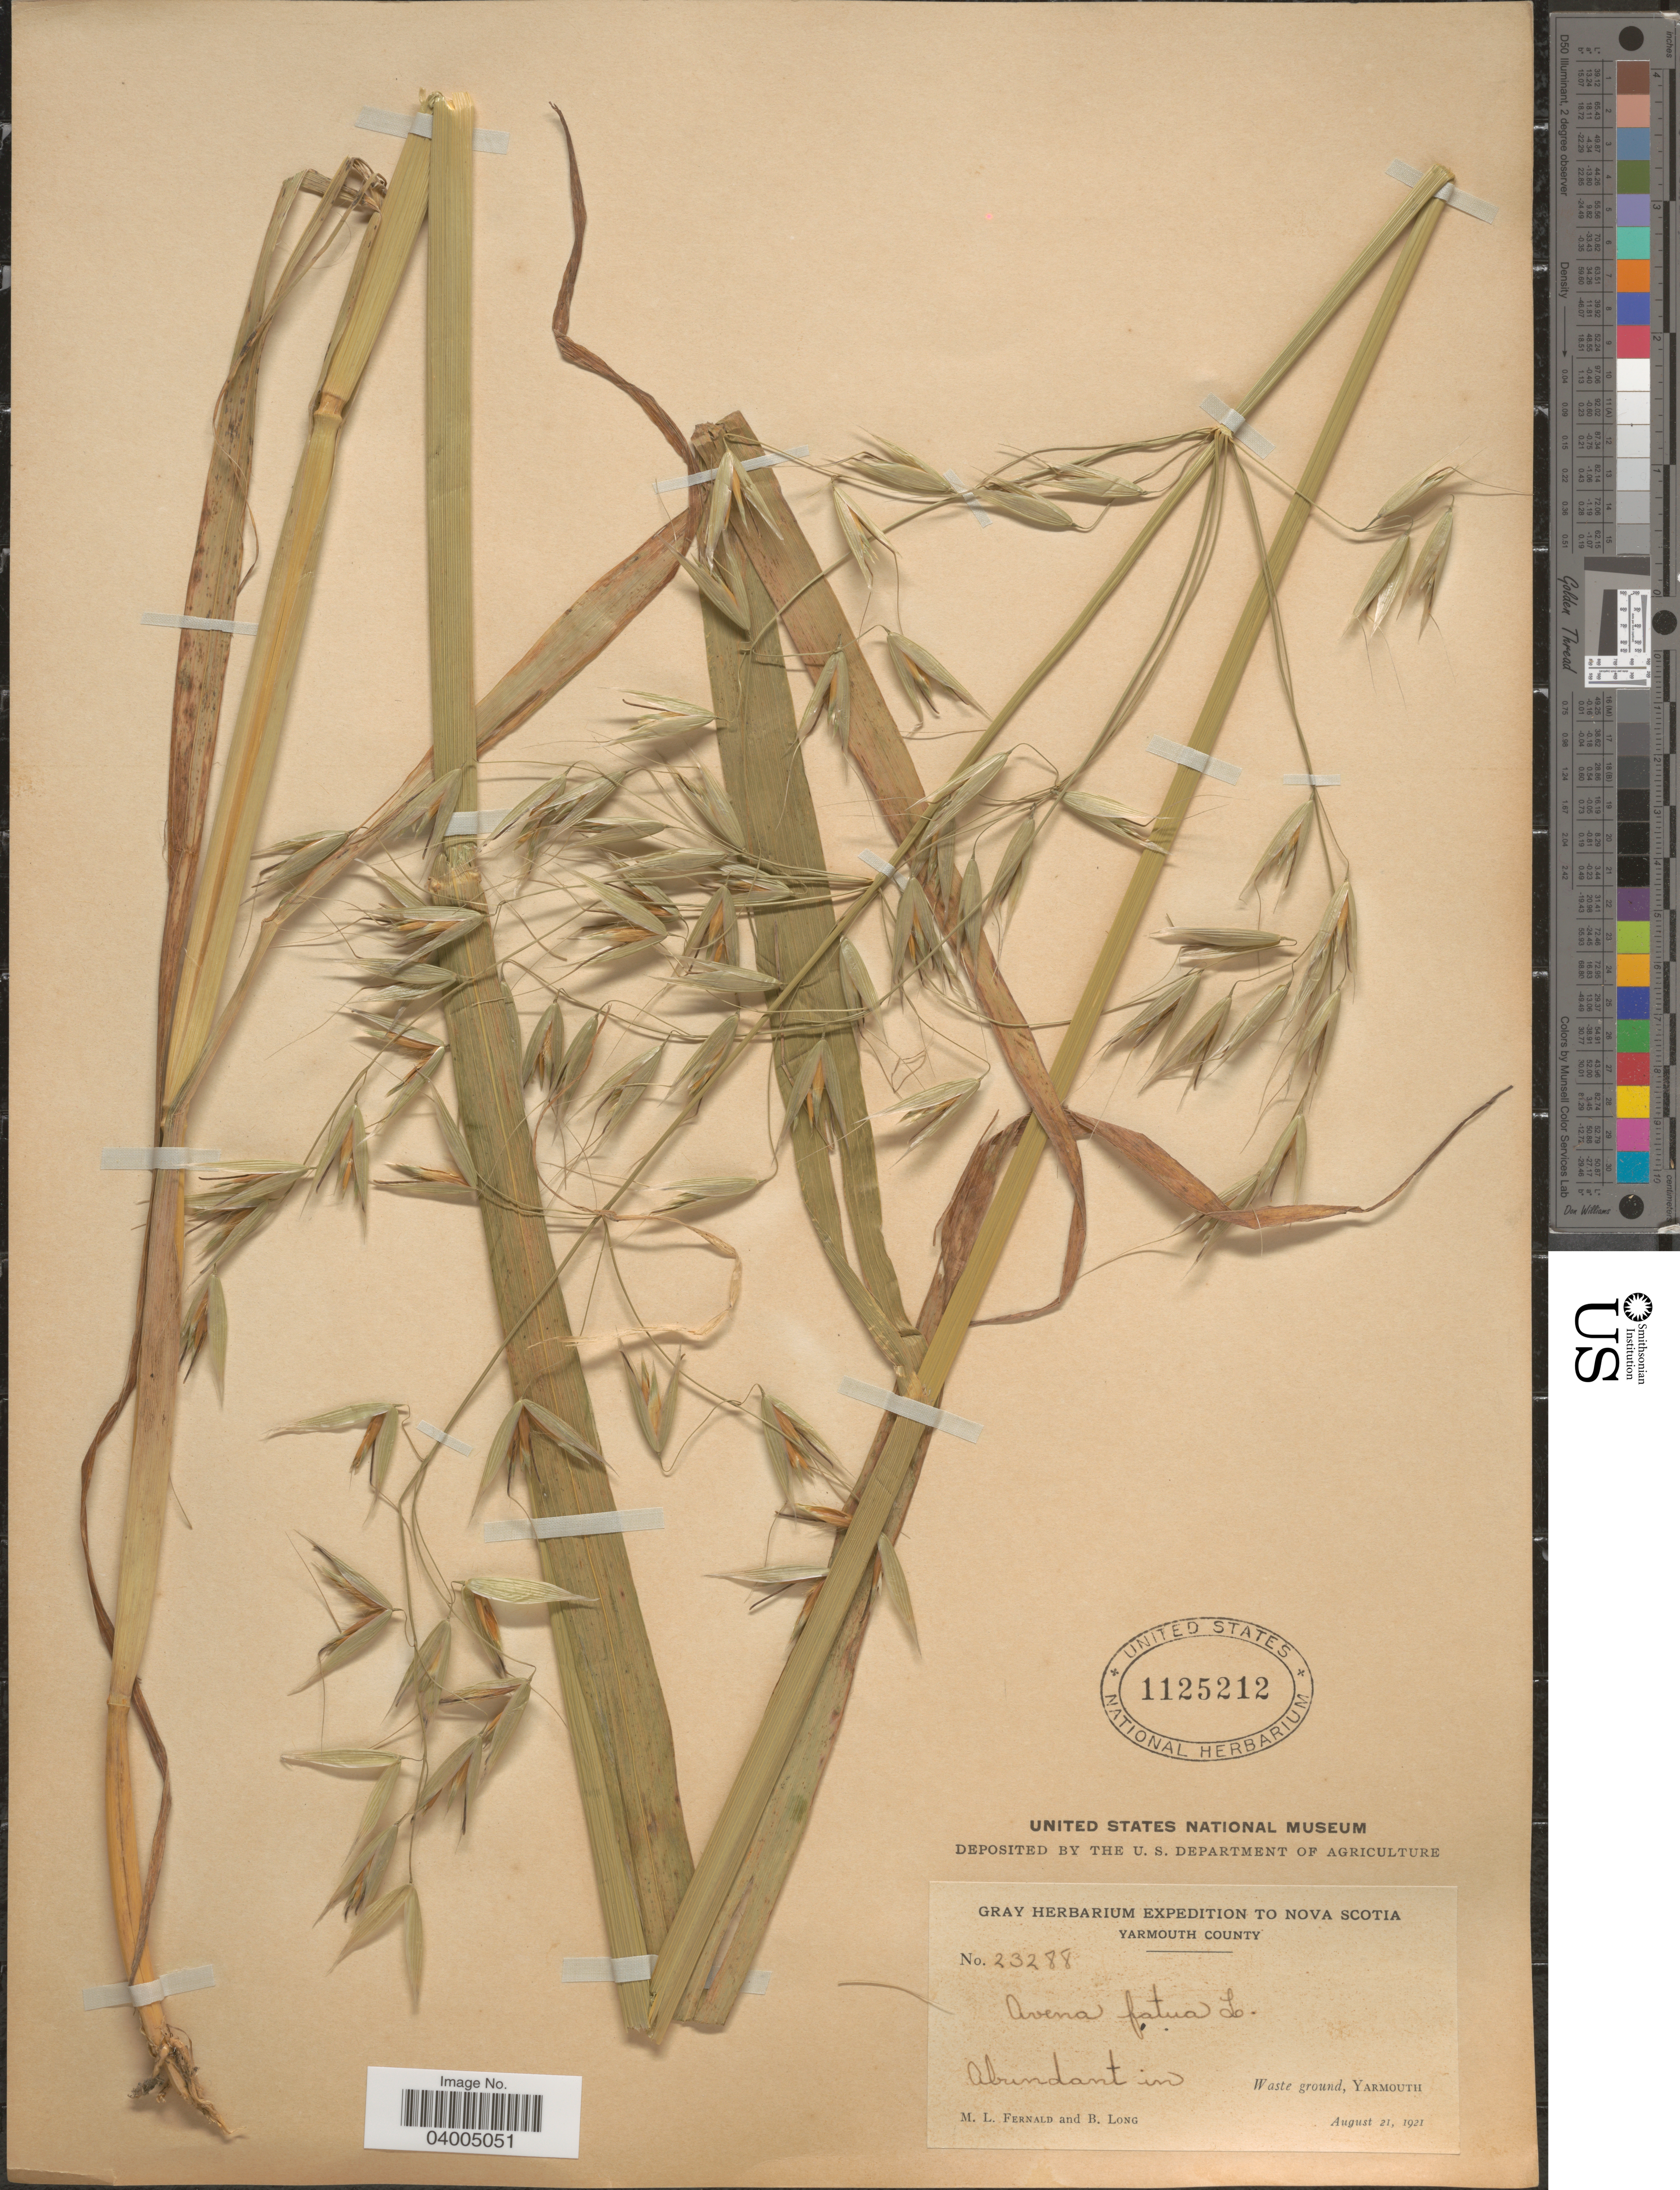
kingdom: Plantae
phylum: Tracheophyta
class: Liliopsida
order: Poales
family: Poaceae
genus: Avena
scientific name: Avena fatua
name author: L.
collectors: M. L. Fernald & B. Long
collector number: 23288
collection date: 1921-08-21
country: Canada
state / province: Nova Scotia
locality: Yarmouth County. Yarmouth.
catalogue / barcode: US 1125212